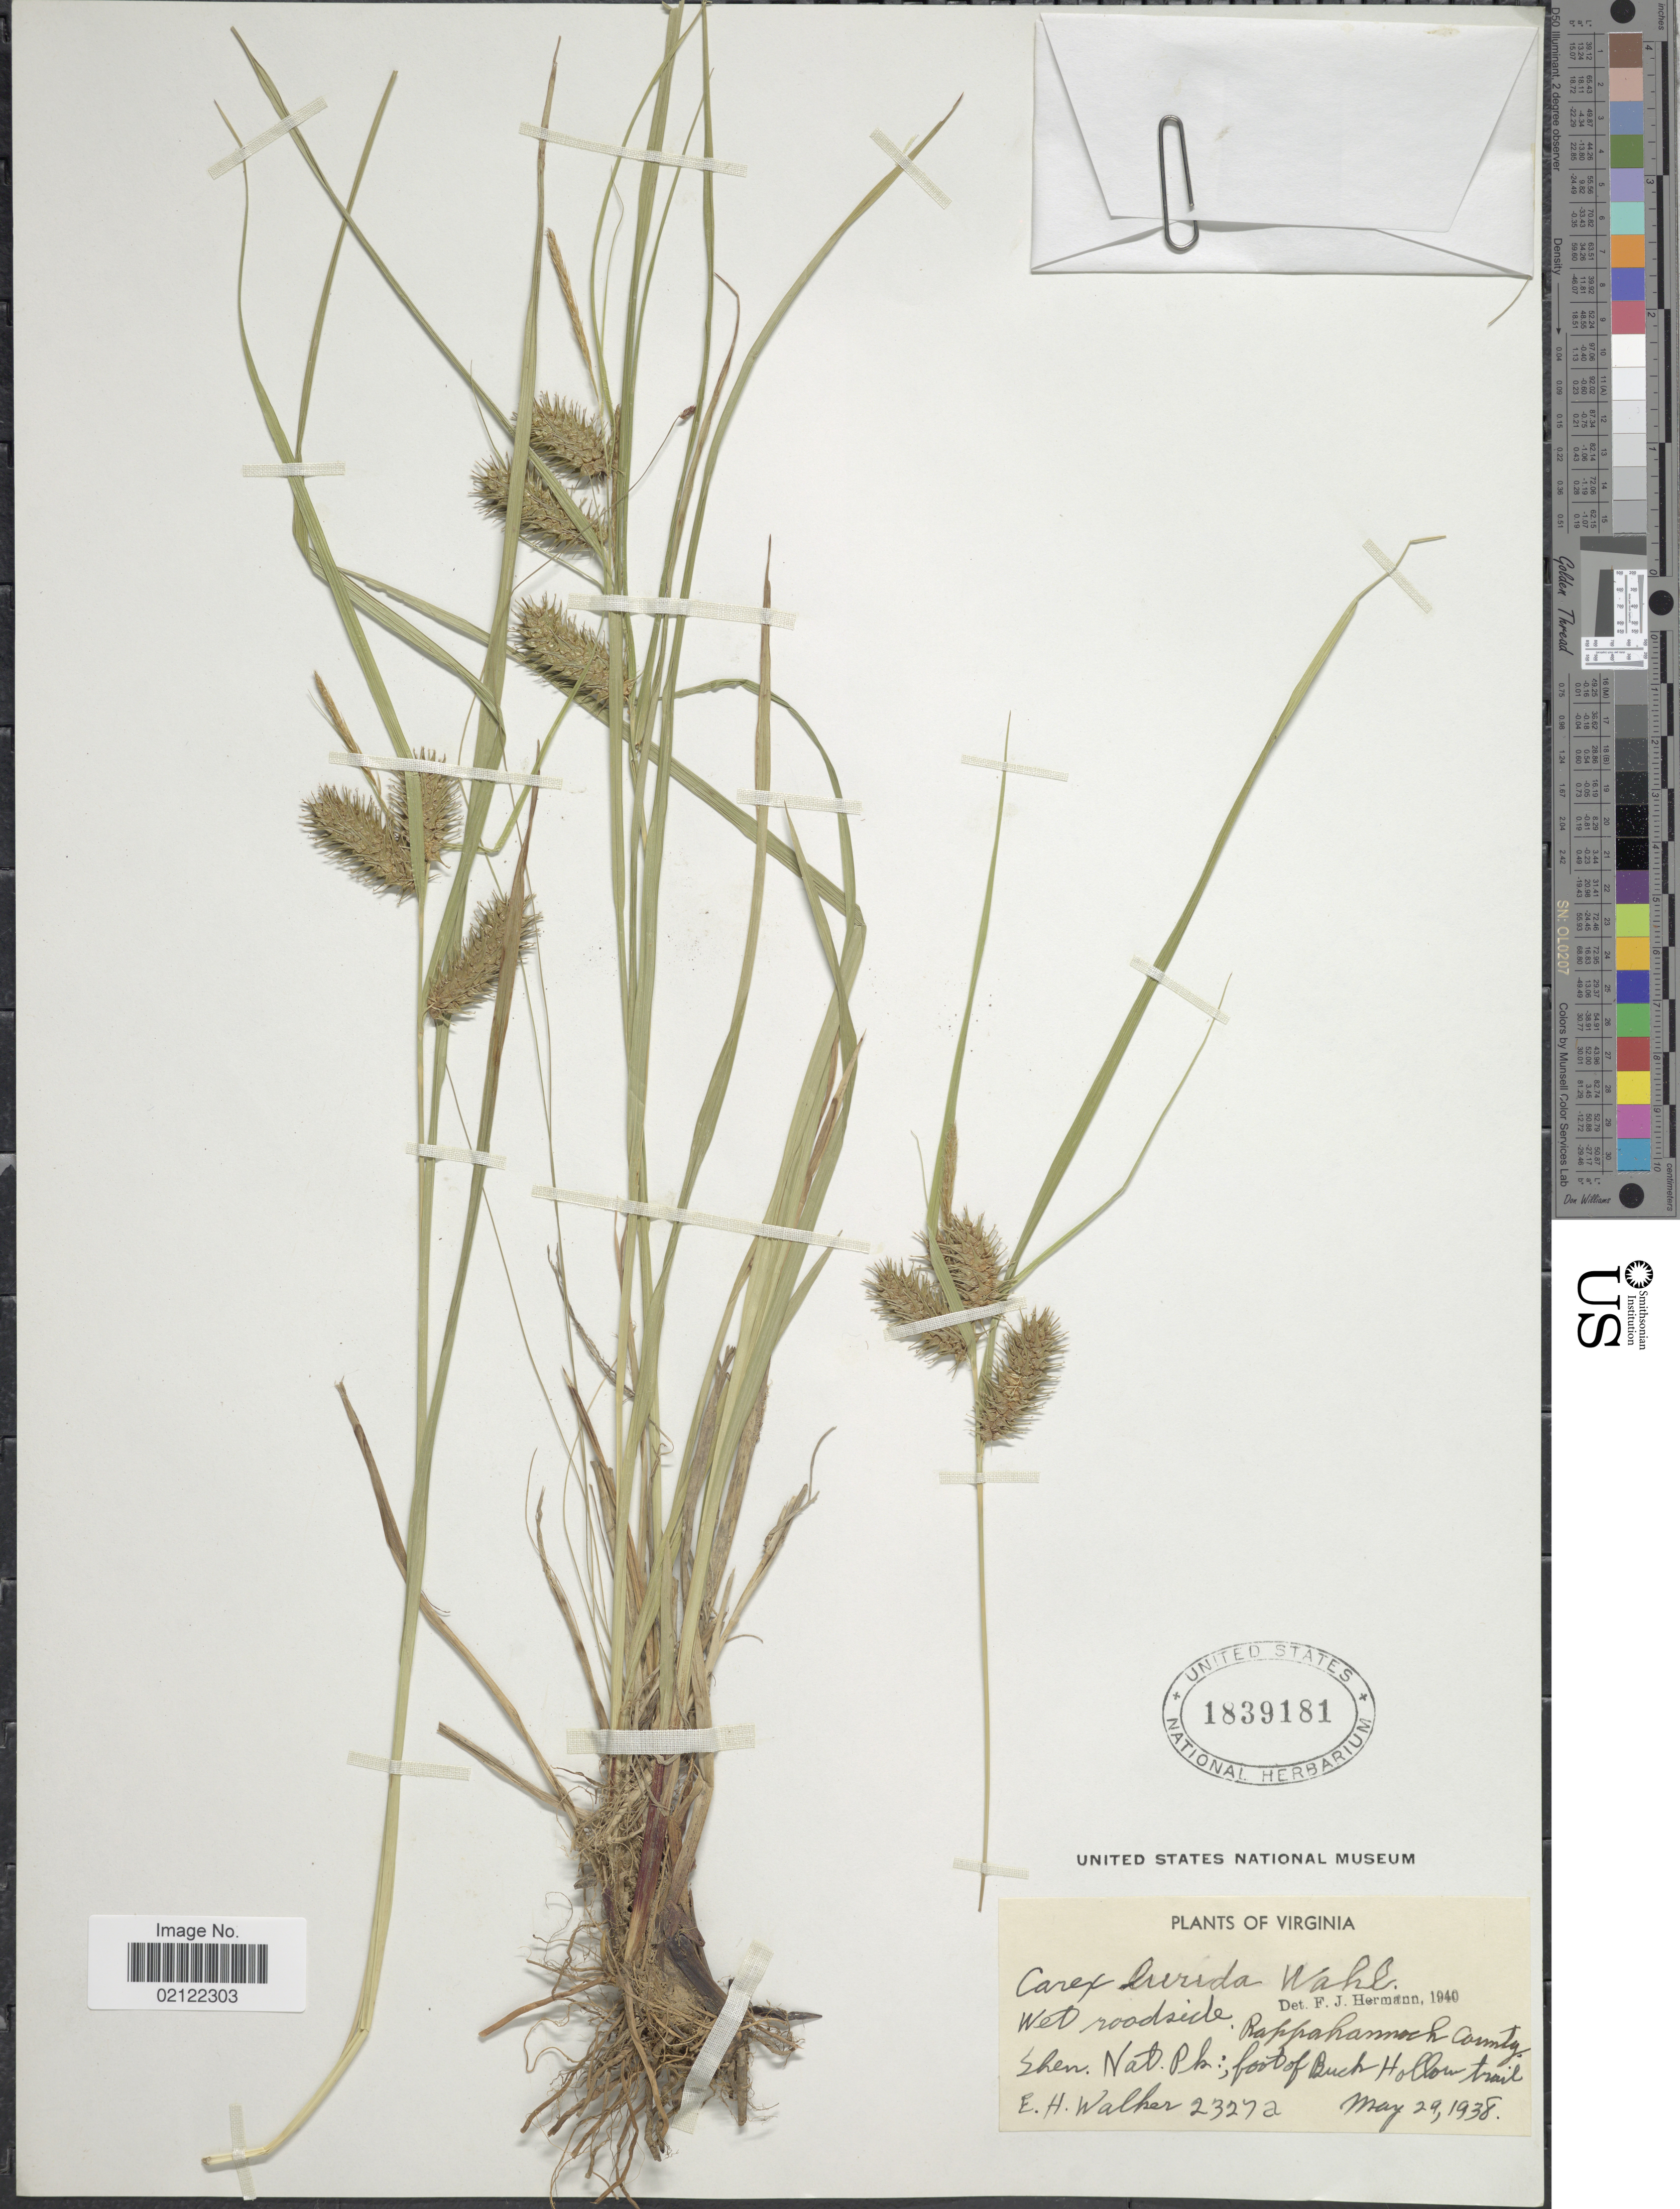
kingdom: Plantae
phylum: Tracheophyta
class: Liliopsida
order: Poales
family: Cyperaceae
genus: Carex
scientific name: Carex lurida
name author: Wahlenb.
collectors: E. H. Walker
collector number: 2327a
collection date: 1938-05-29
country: United States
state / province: Virginia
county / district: Rappahannock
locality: Wet roadside. Rappahannock County, Shen. Nat. Pk.; foot of Buck Hollow trail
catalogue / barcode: US 1839181